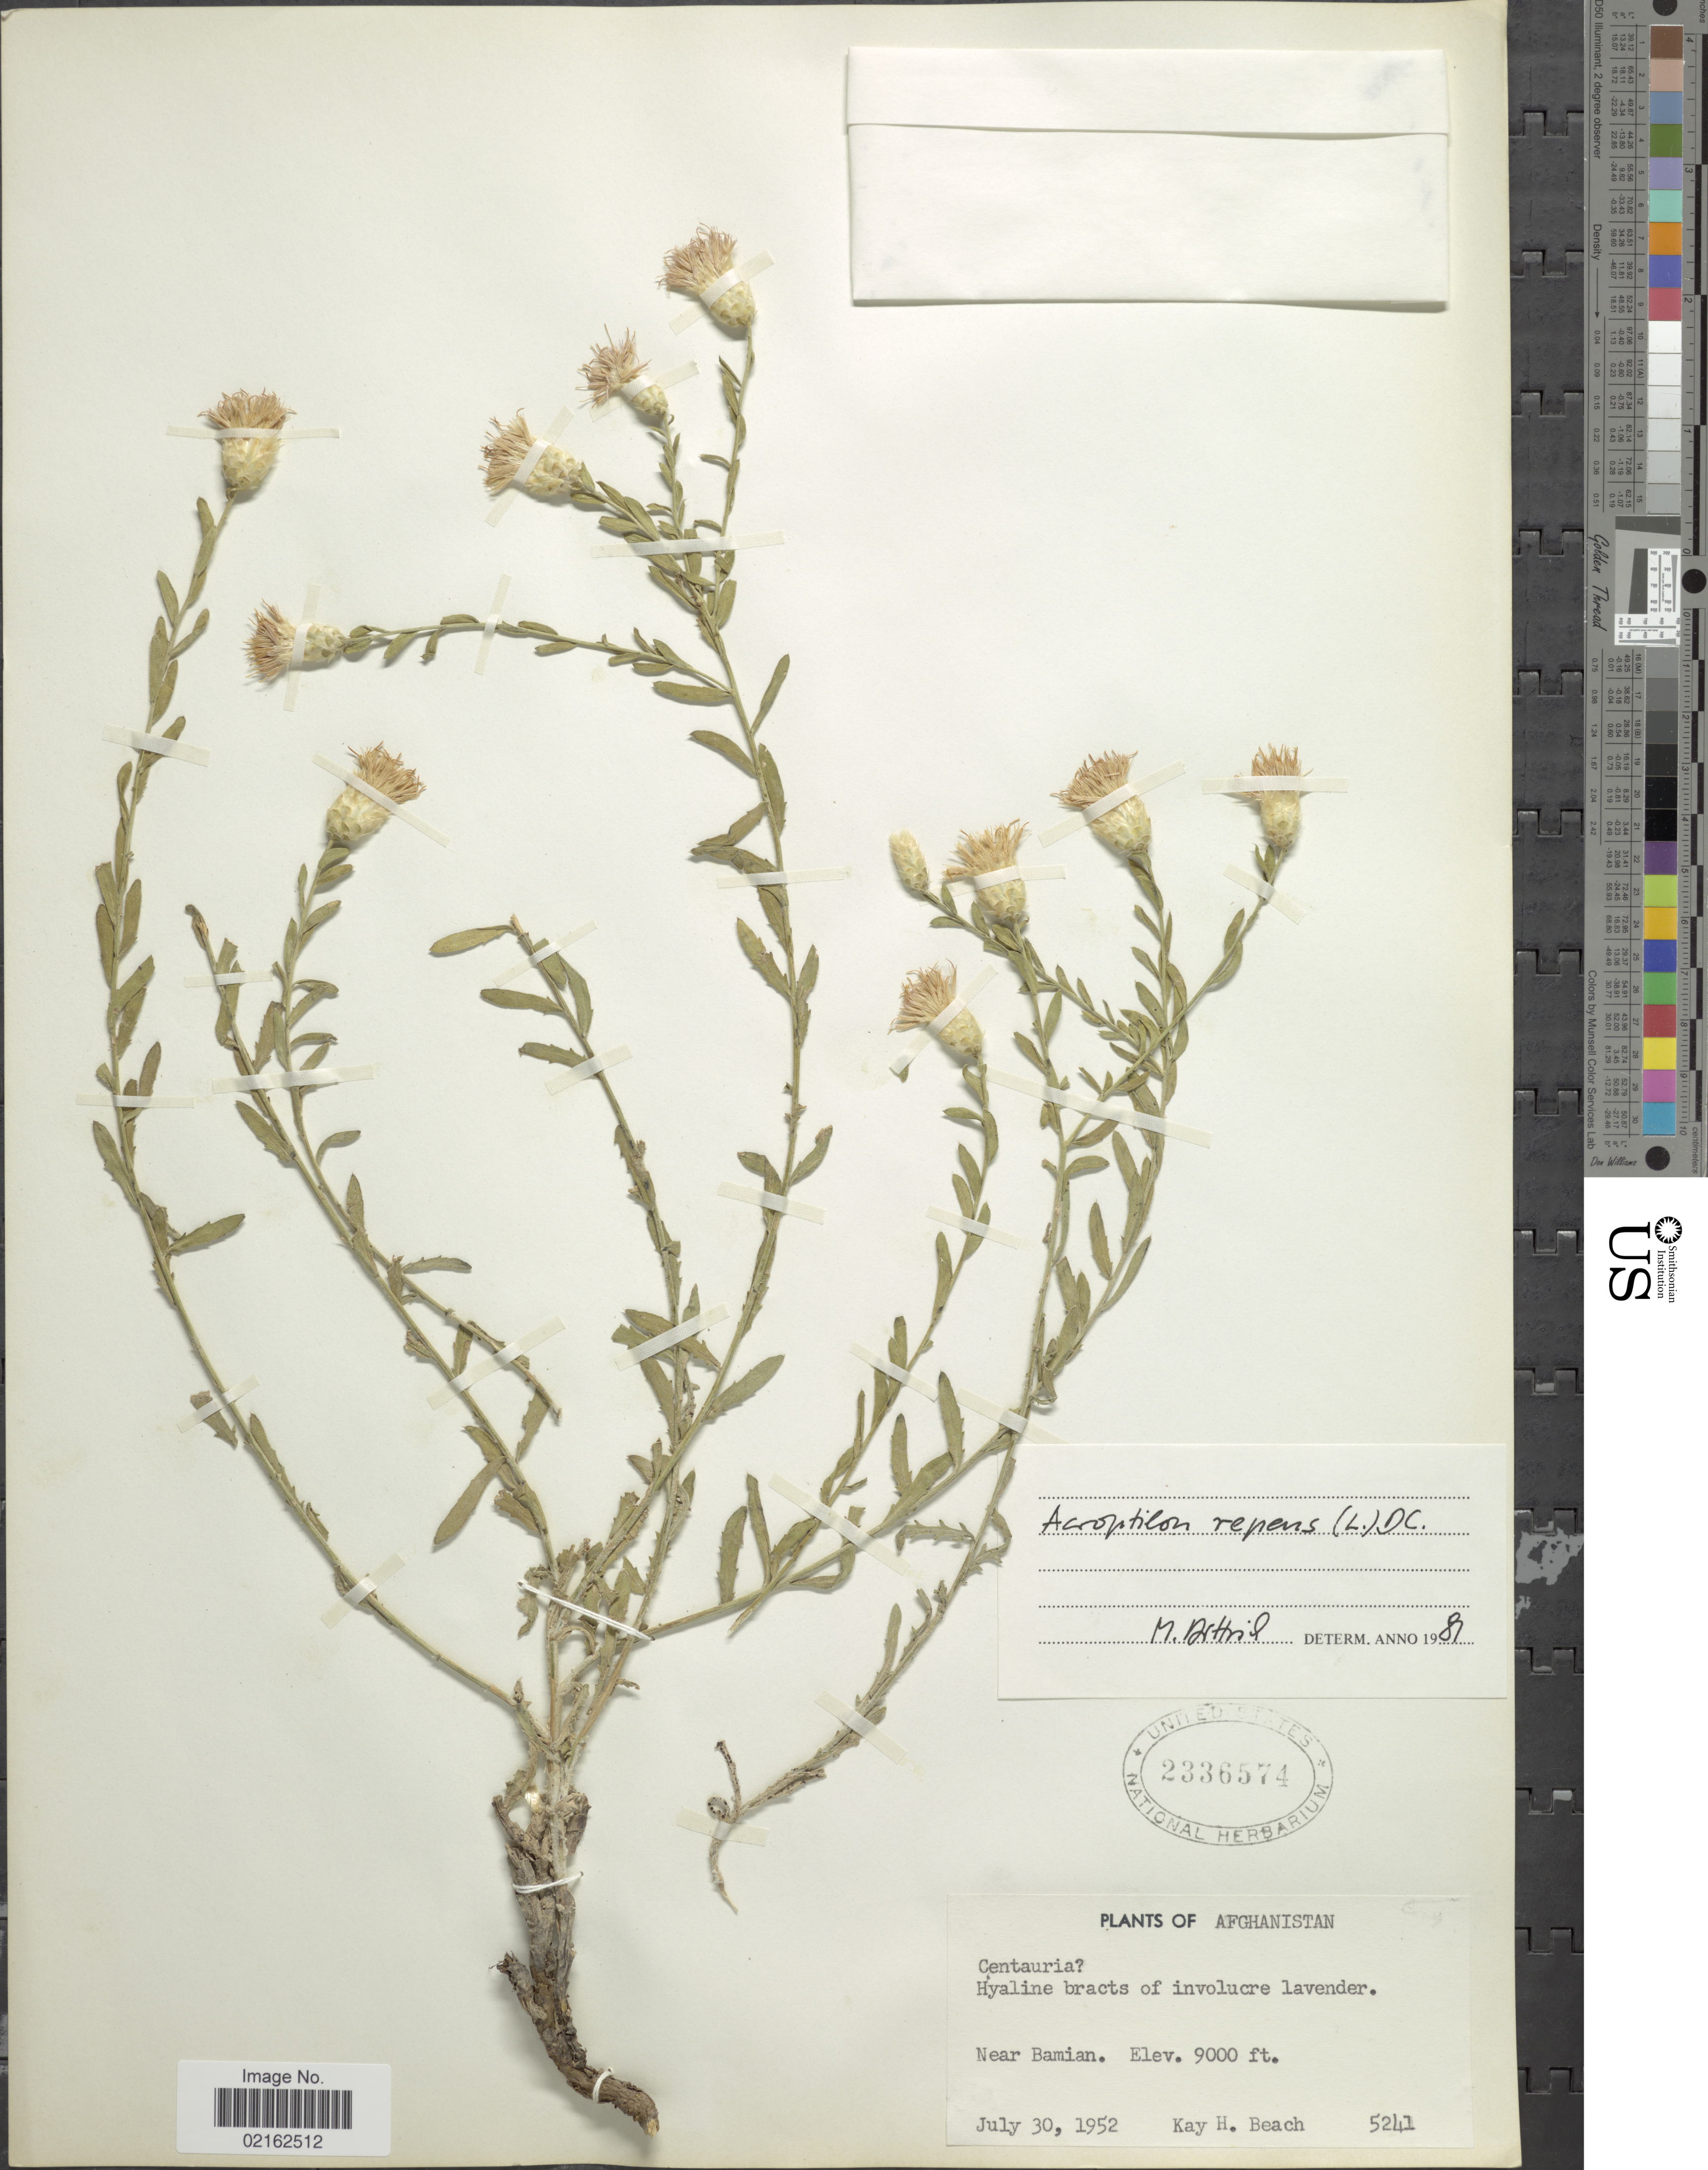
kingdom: Plantae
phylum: Tracheophyta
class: Magnoliopsida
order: Asterales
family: Asteraceae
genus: Acroptilon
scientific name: Acroptilon repens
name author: (L.) DC.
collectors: K. H. Beach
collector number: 5241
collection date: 1952-07-30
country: Afghanistan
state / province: Bamian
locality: Near Bamian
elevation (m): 2743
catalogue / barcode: US 2336574